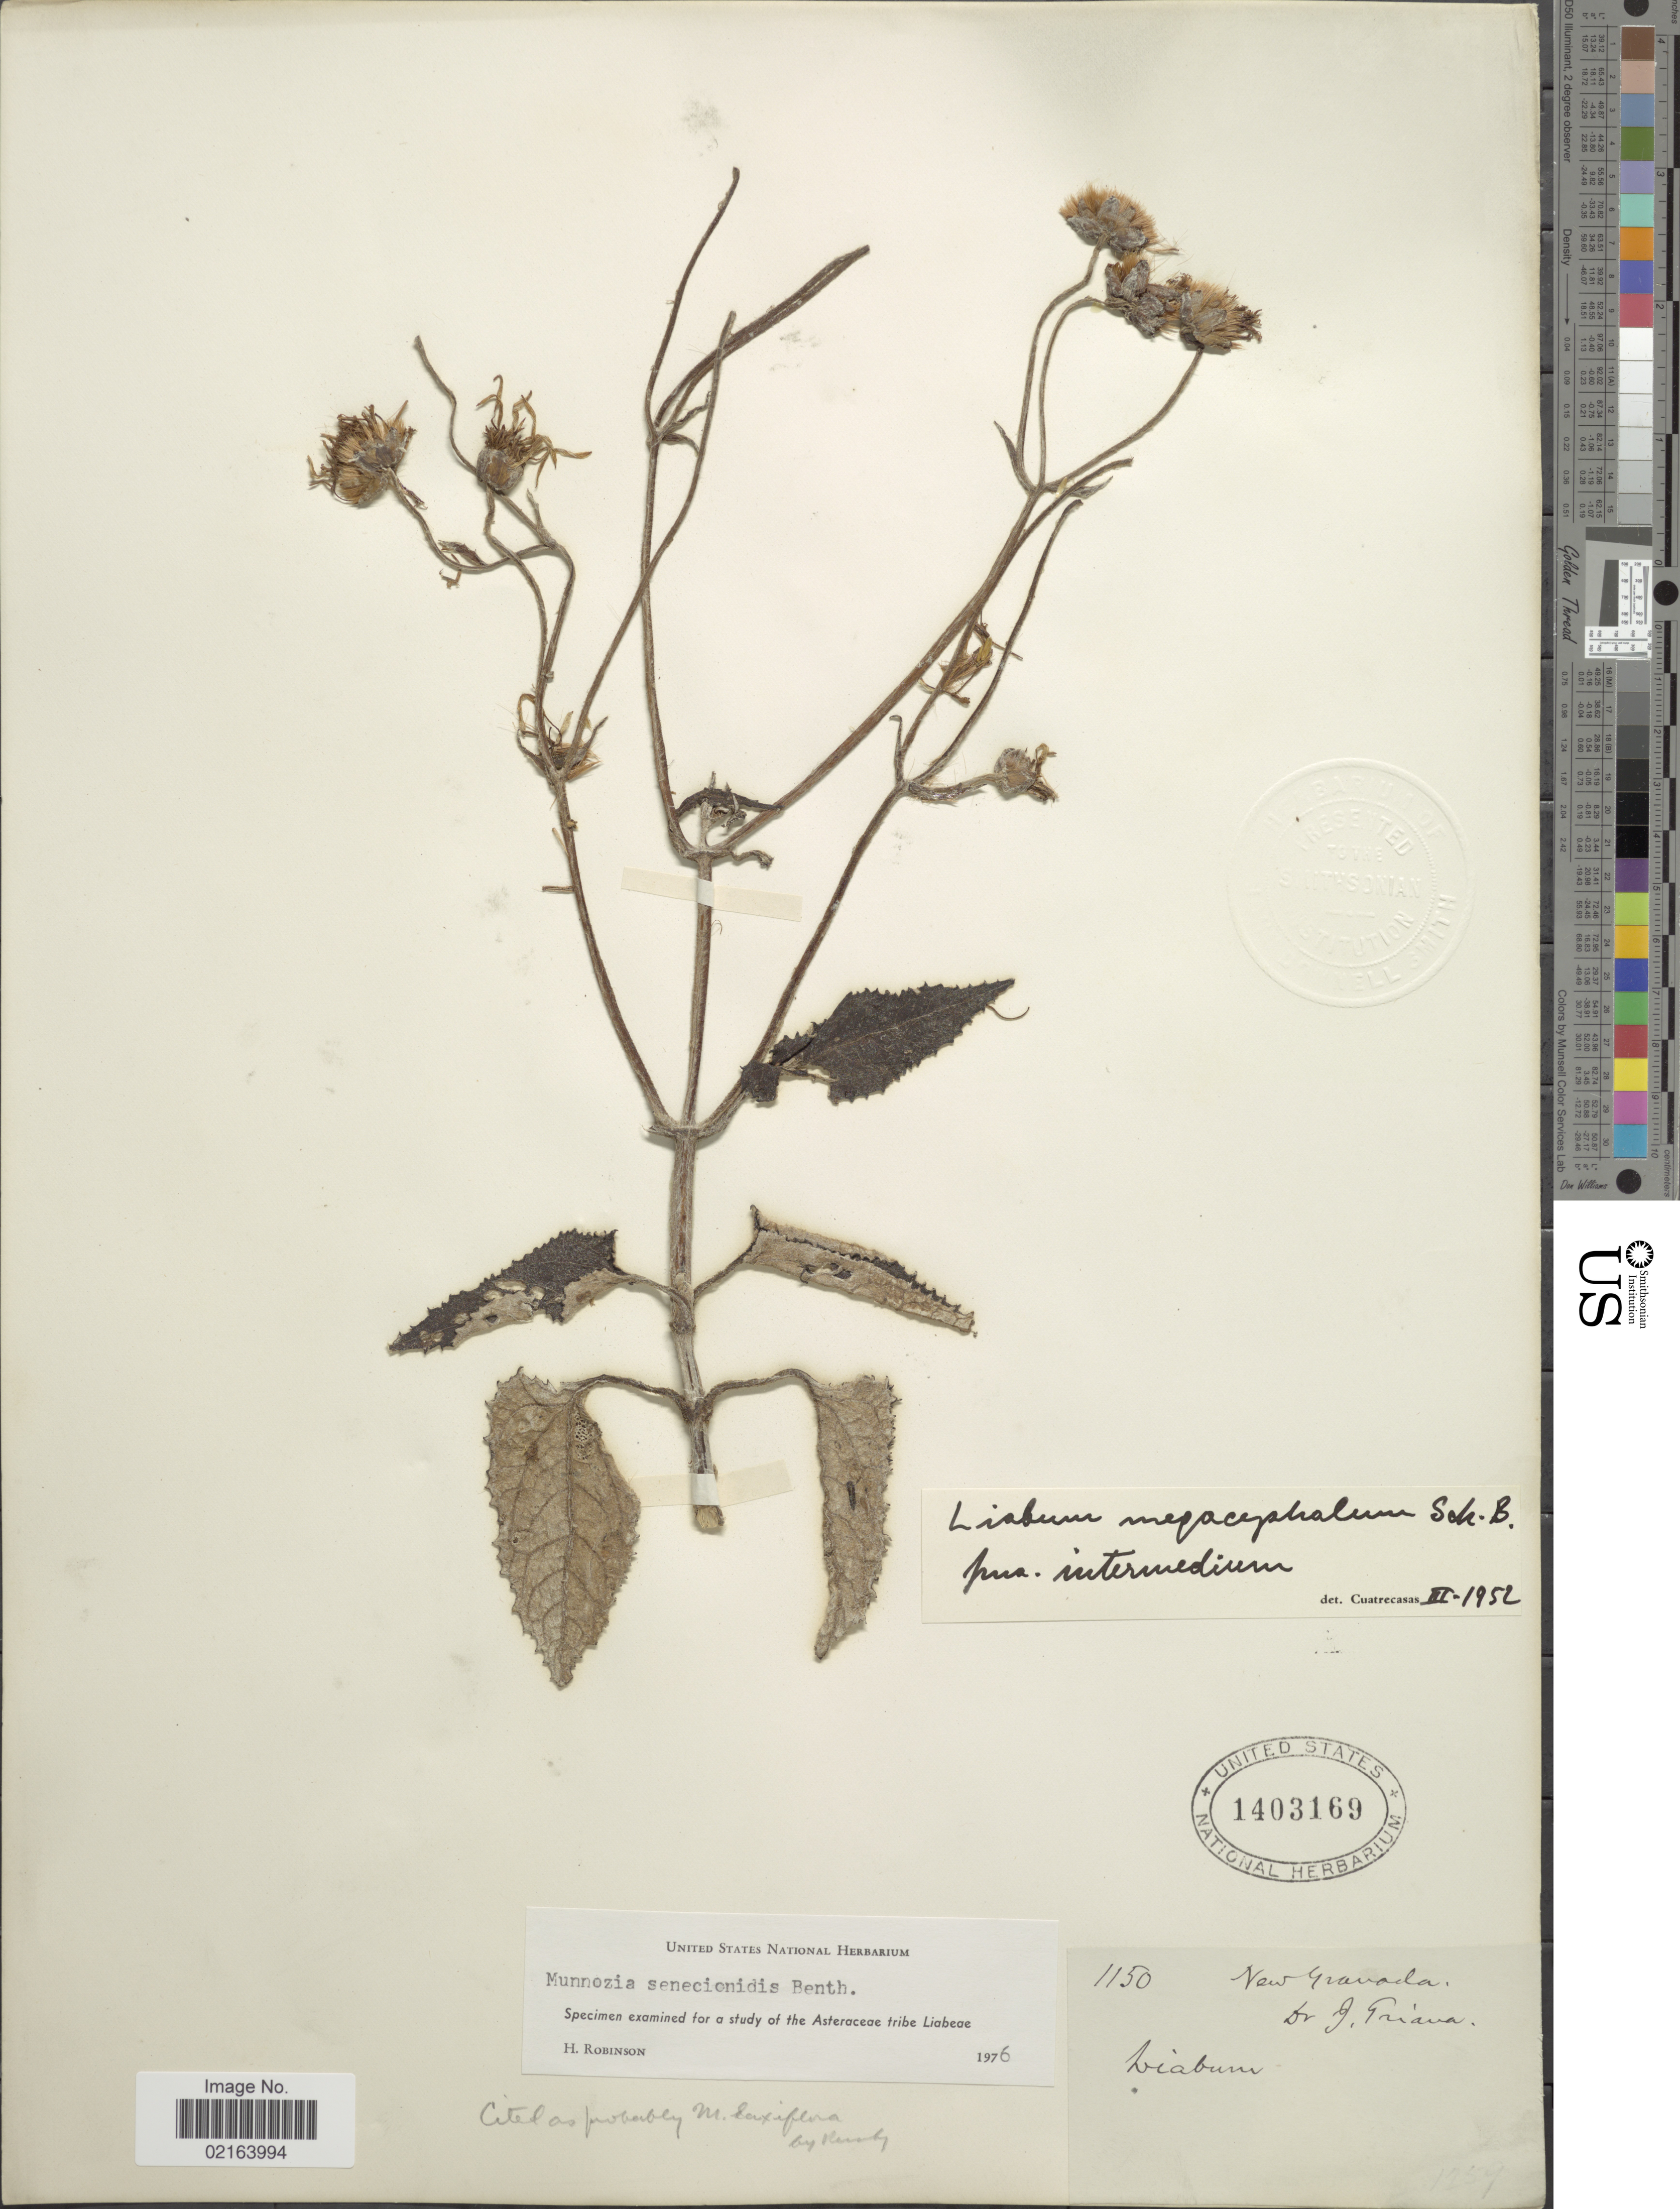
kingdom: Plantae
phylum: Tracheophyta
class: Magnoliopsida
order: Asterales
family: Asteraceae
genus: Munnozia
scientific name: Munnozia senecionidis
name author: Benth.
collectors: J. Triana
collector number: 1150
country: Colombia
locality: New Granada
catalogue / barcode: US 1403169